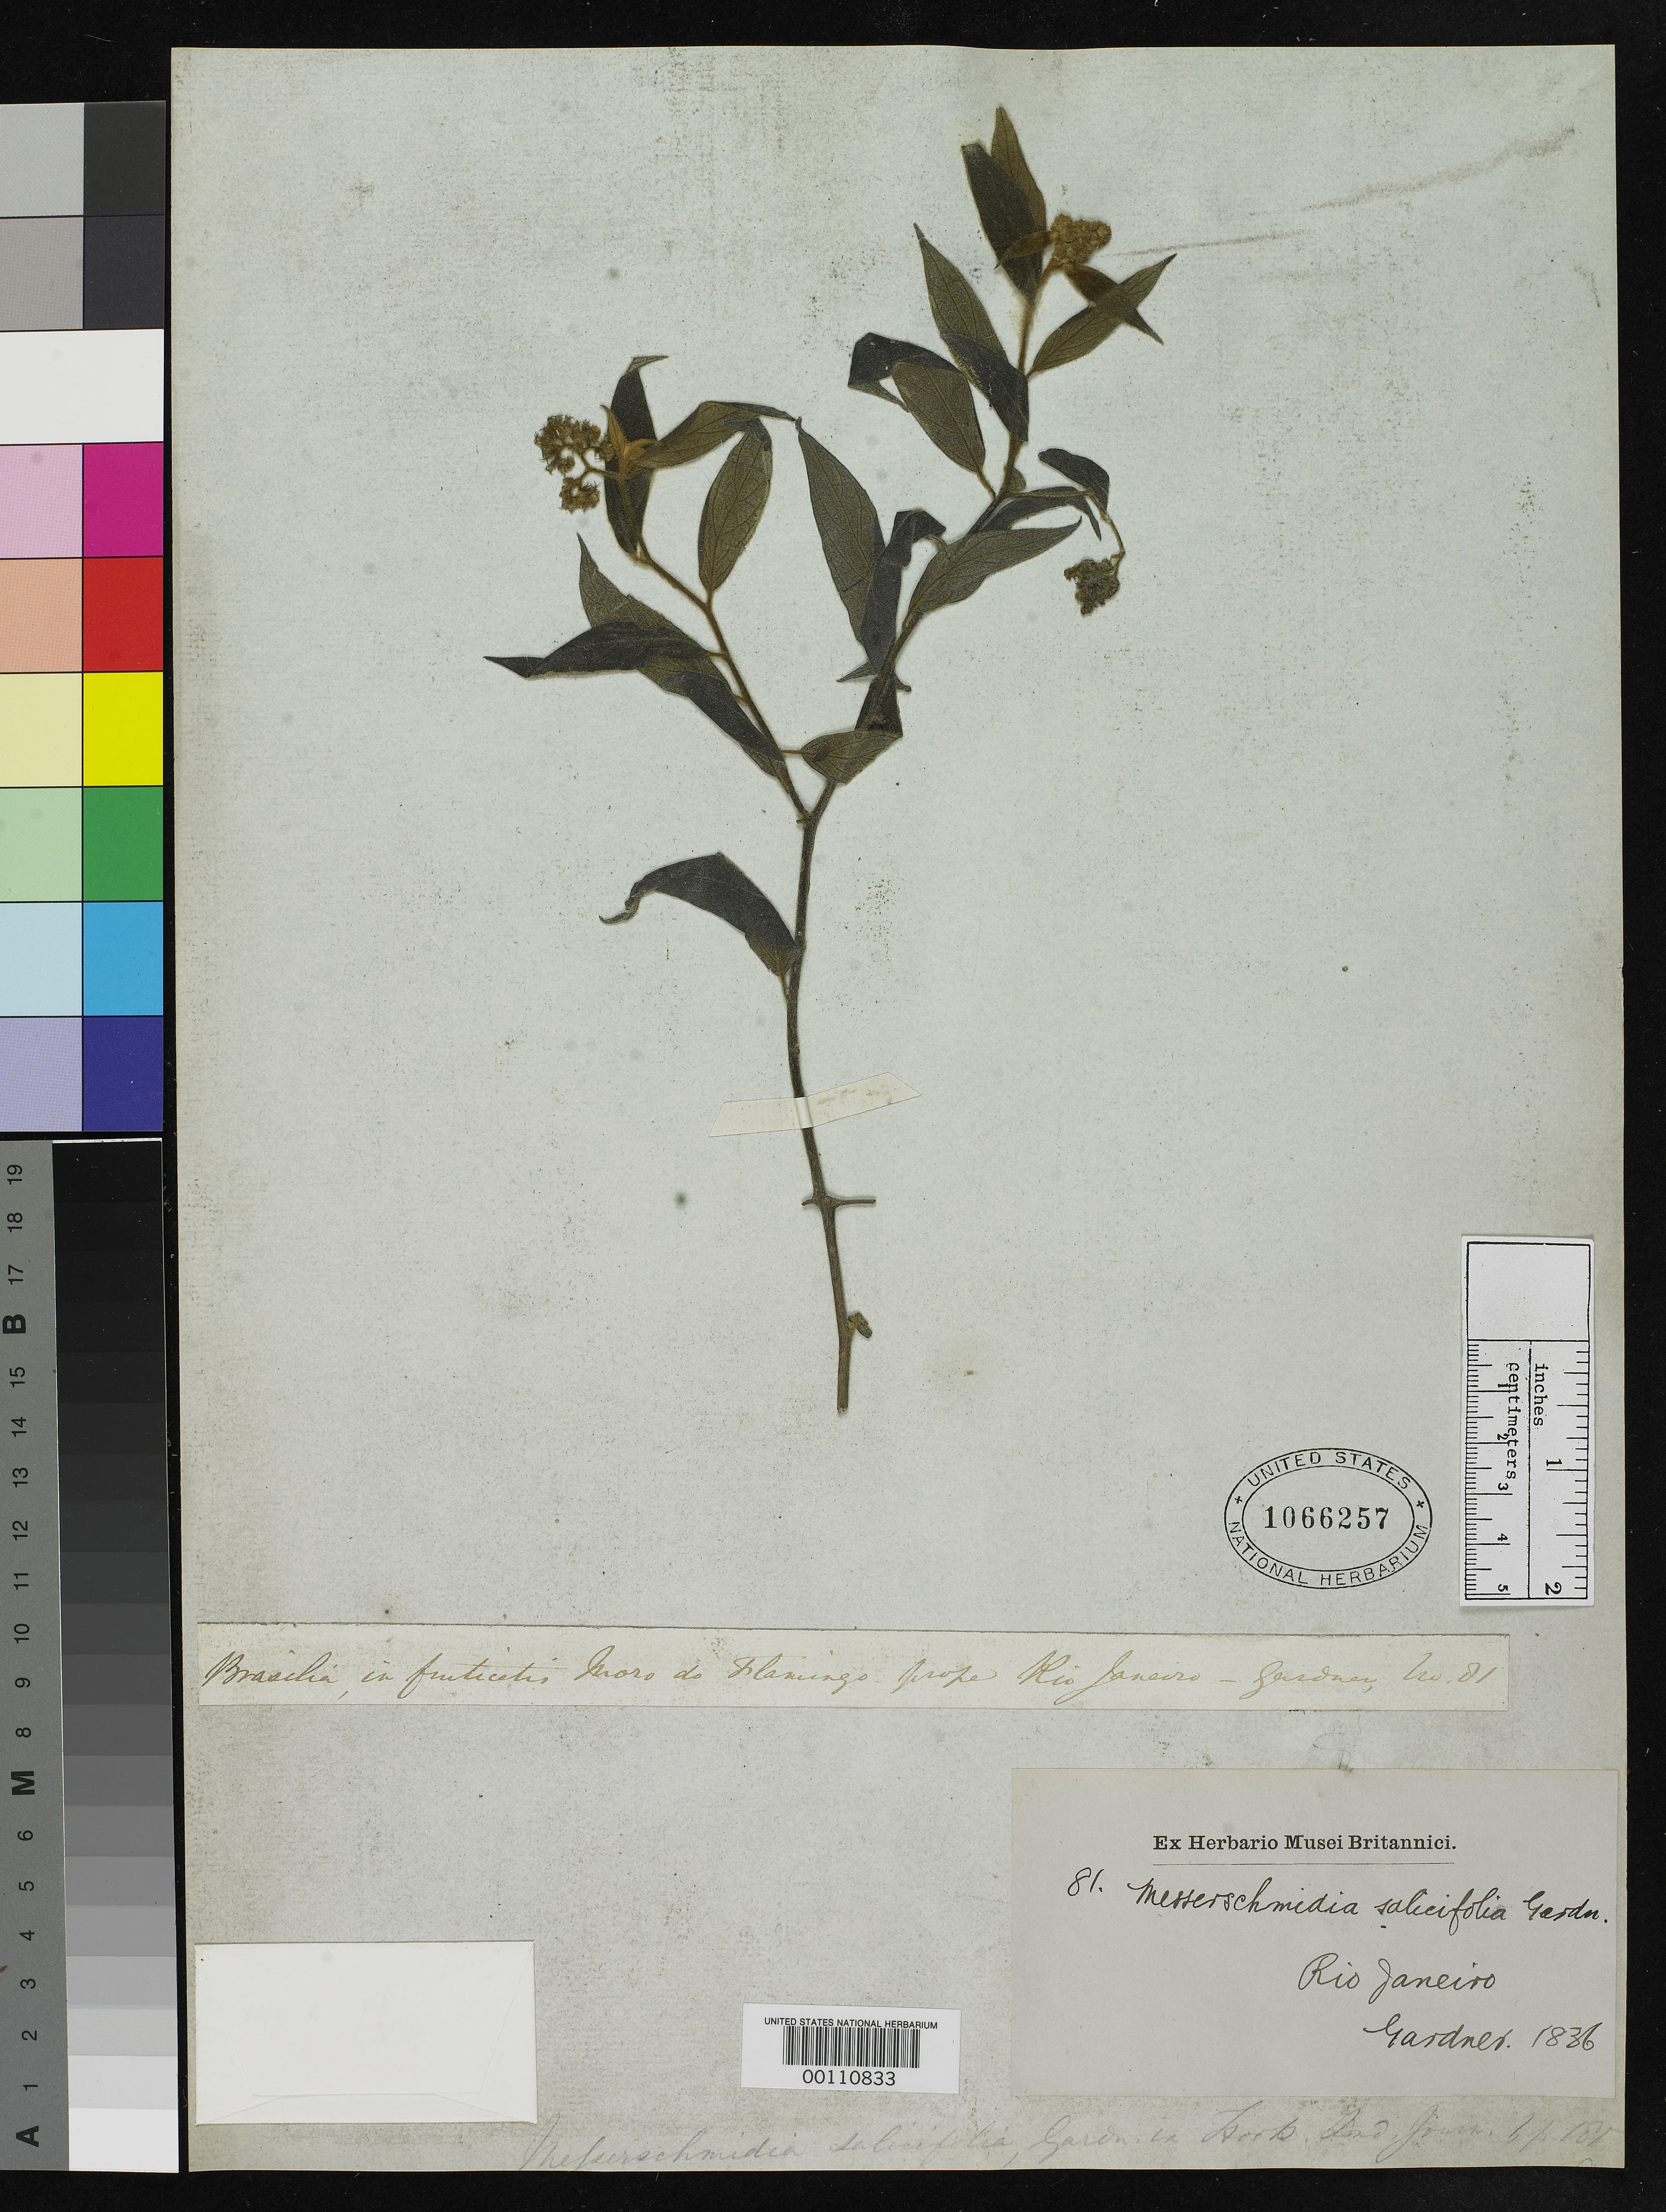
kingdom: Plantae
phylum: Tracheophyta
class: Magnoliopsida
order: Boraginales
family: Heliotropiaceae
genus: Messerschmidia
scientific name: Messerschmidia salicifolia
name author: Gardner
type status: Type Collection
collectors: G. Gardner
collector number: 81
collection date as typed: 1836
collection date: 1836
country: Brazil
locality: Moro do Flamingo.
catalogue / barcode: US 1066257